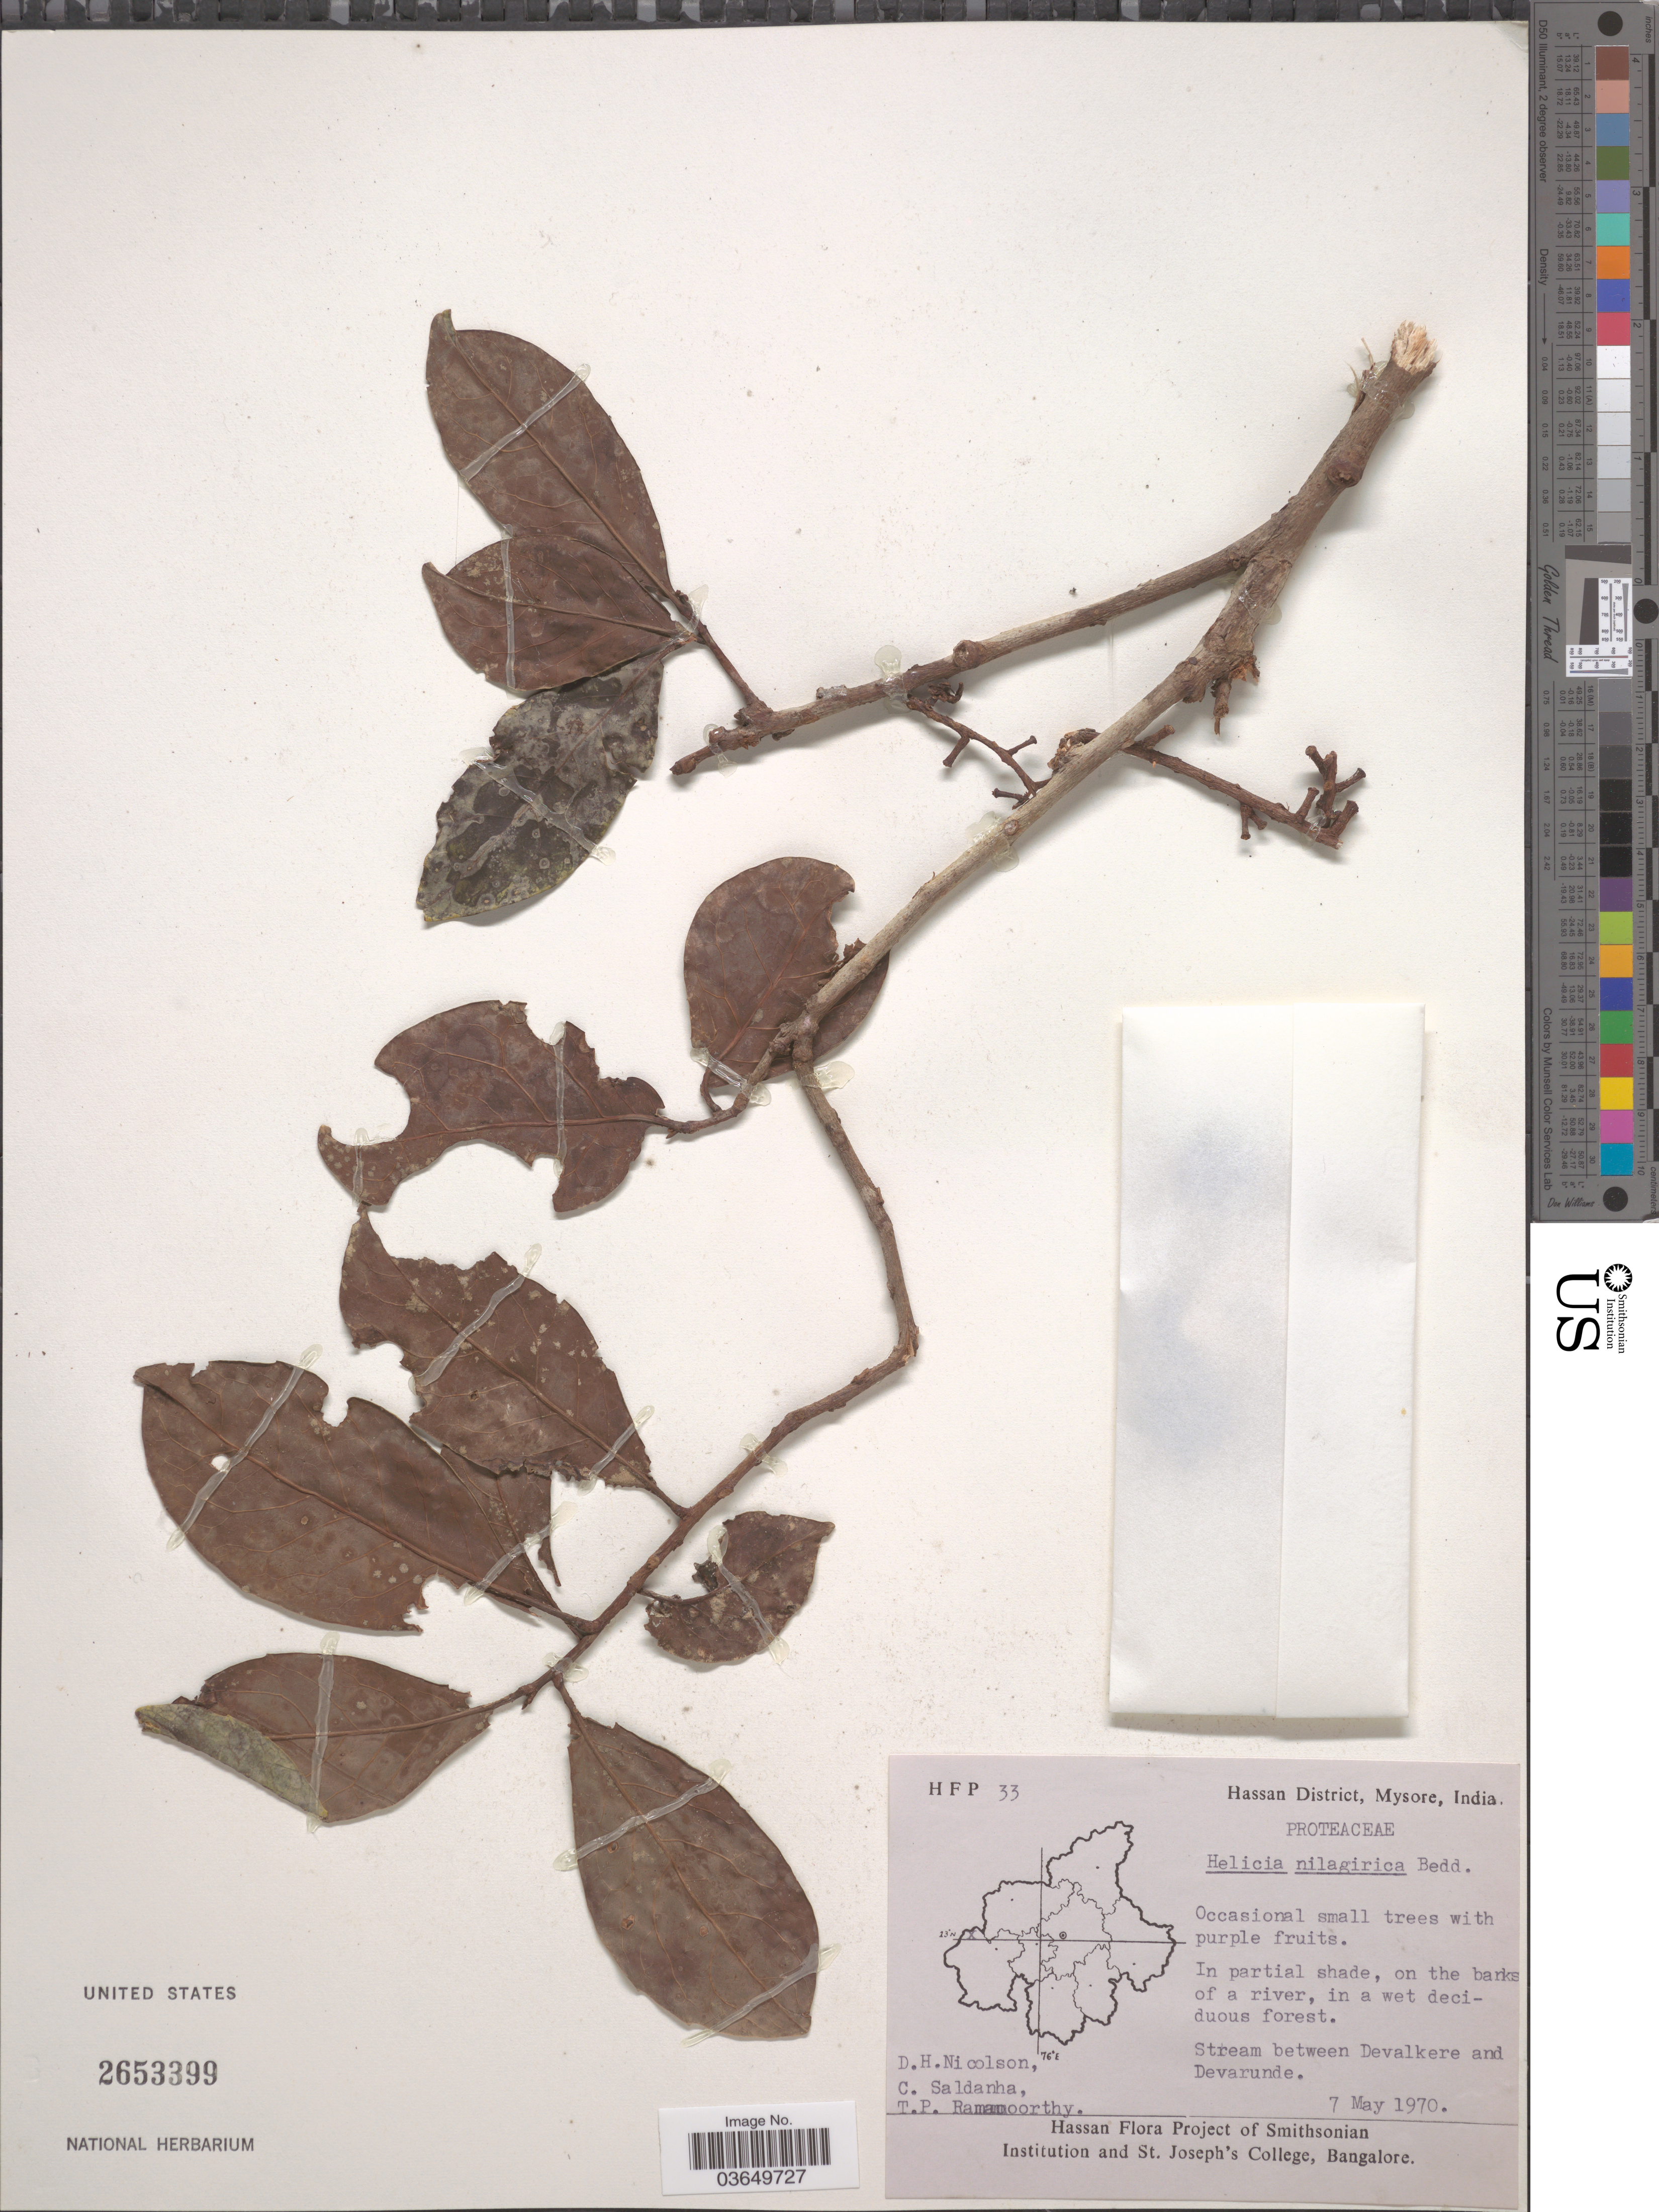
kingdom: Plantae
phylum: Tracheophyta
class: Magnoliopsida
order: Proteales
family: Proteaceae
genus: Helicia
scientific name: Helicia nilagirica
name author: Bedd.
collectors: D. H. Nicolson, C. Saldanha & T. P. Ramamoorthy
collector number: HFP 33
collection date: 1970-05-07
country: India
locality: Hassan District, Mysore. Stream between Devalkere and Devarunde.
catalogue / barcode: US 2653399